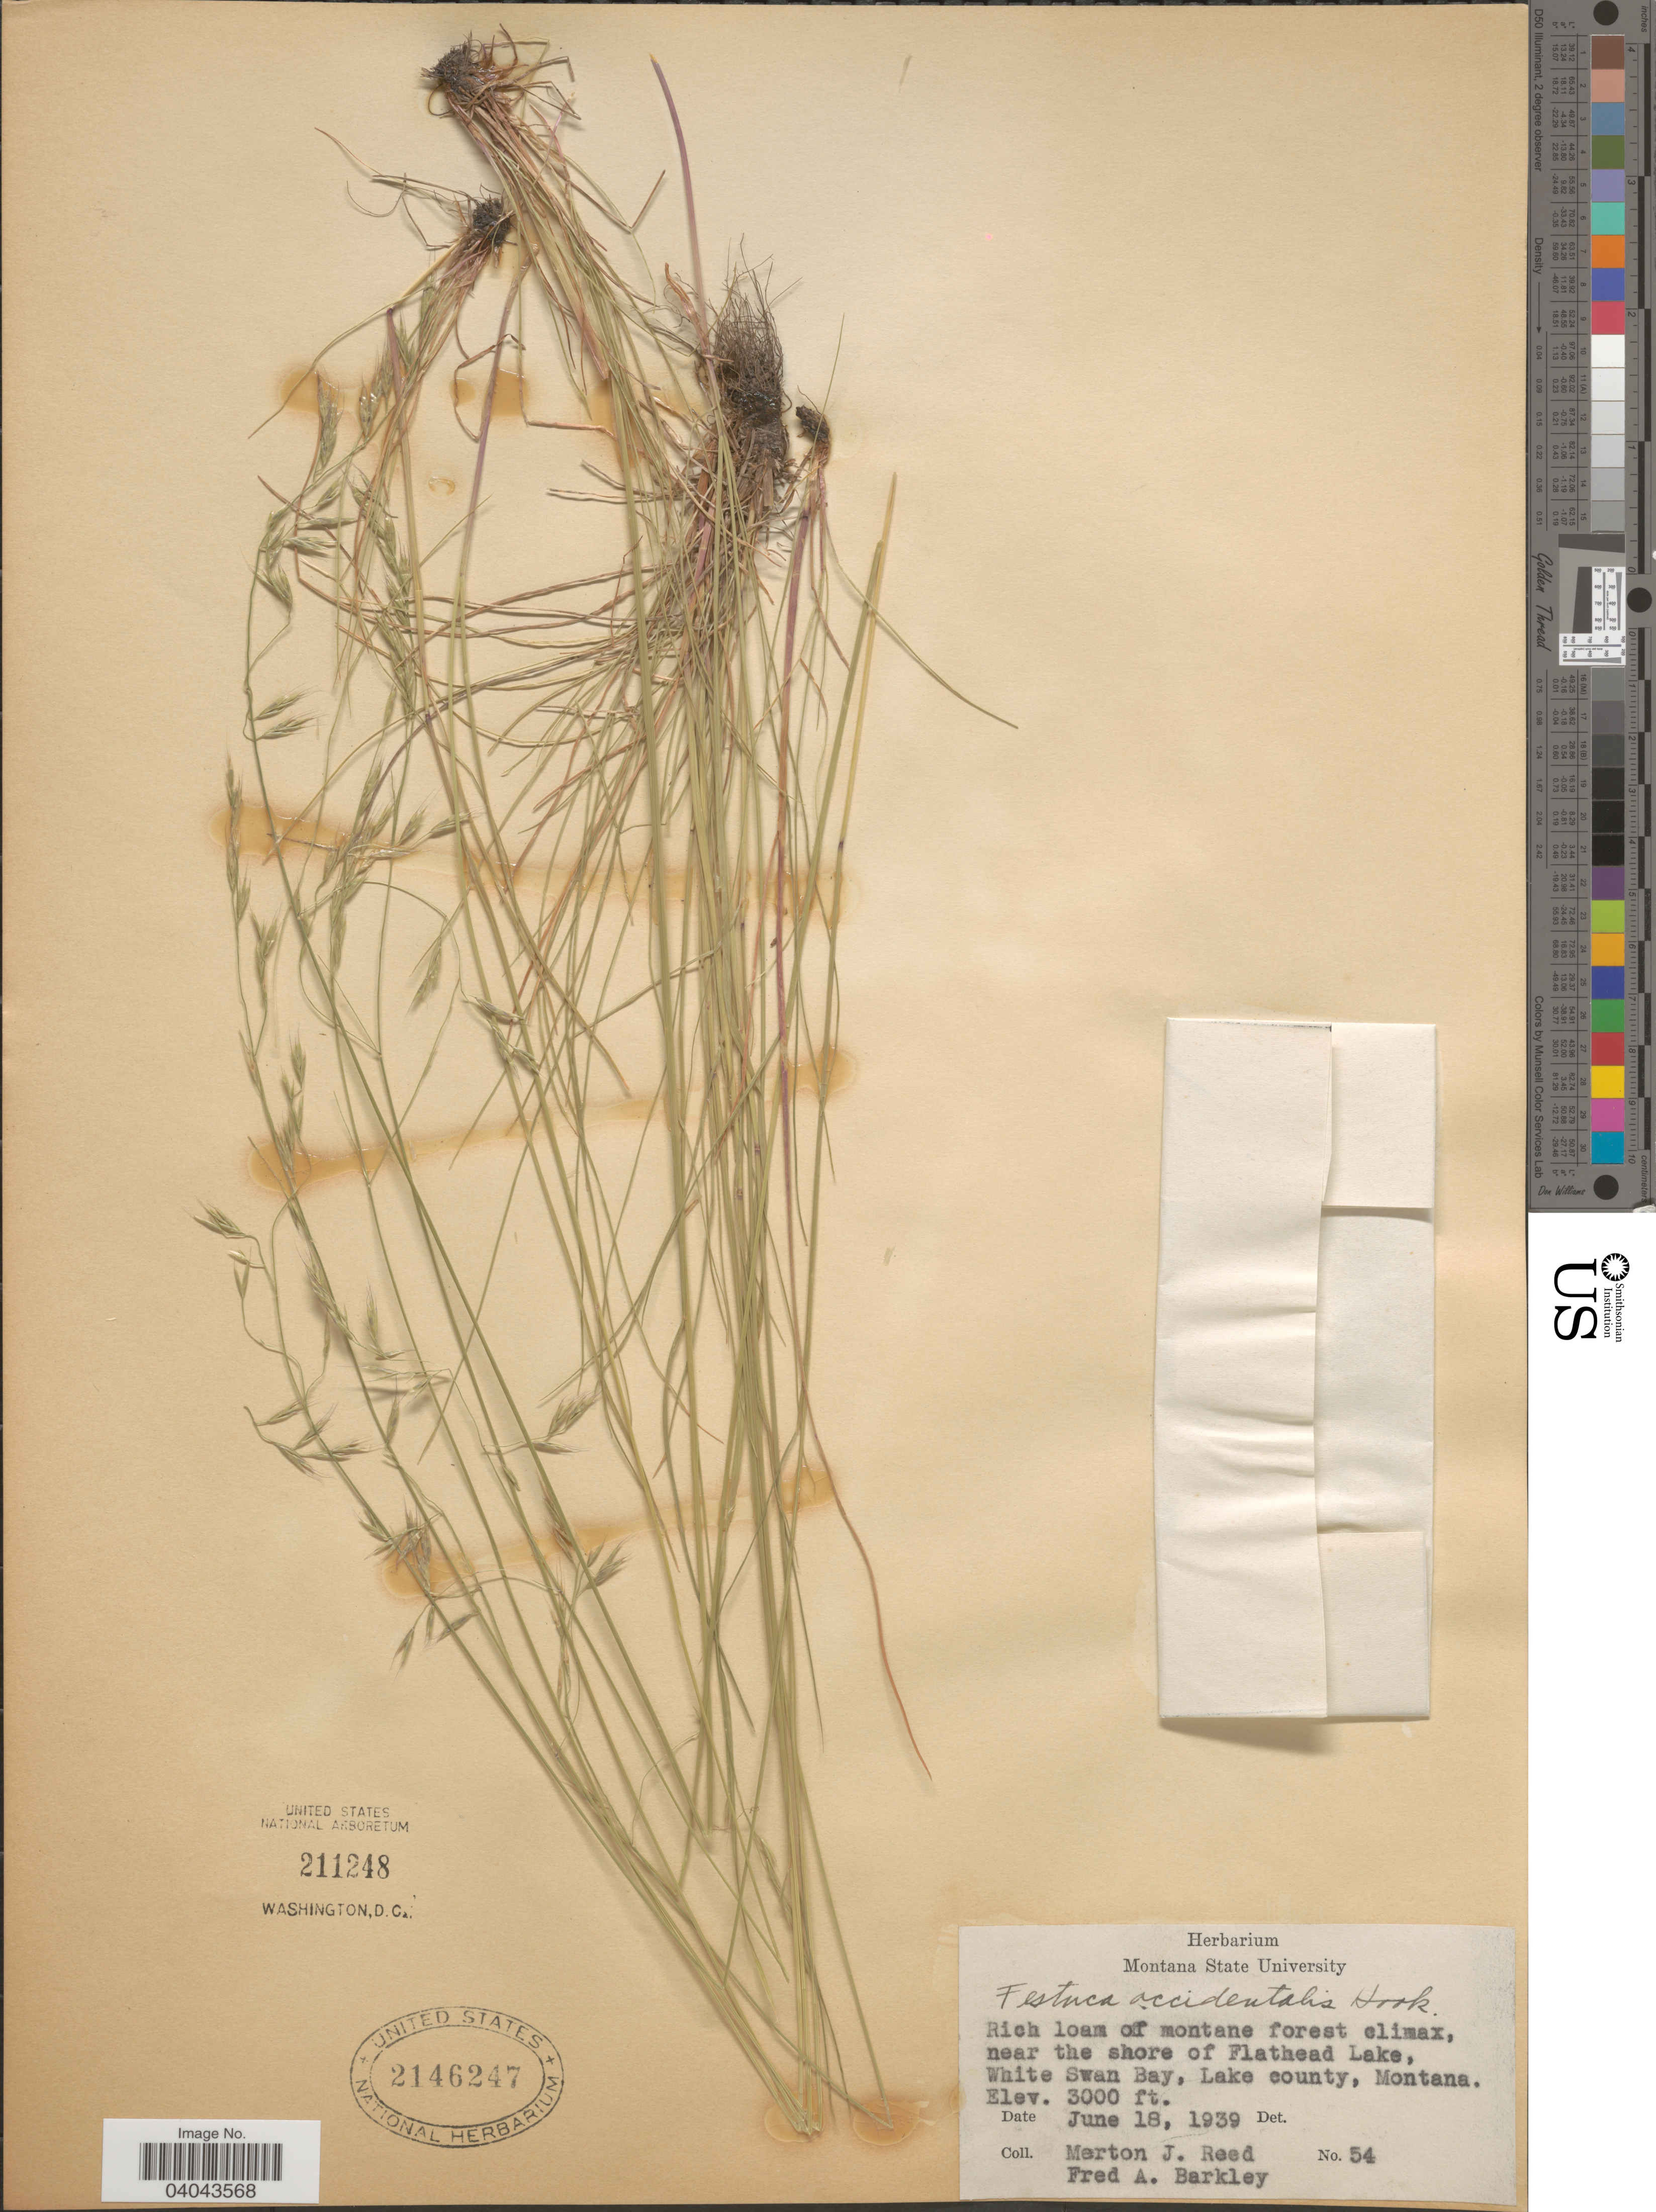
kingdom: Plantae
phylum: Tracheophyta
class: Liliopsida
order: Poales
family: Poaceae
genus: Festuca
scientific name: Festuca occidentalis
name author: Hook.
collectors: M. Reed & F. A. Barkley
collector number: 54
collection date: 1939-06-18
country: United States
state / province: Montana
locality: Near the shore of Flathead Lake, White Swan Bay, Lake county.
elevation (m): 914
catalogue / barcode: US 2146247